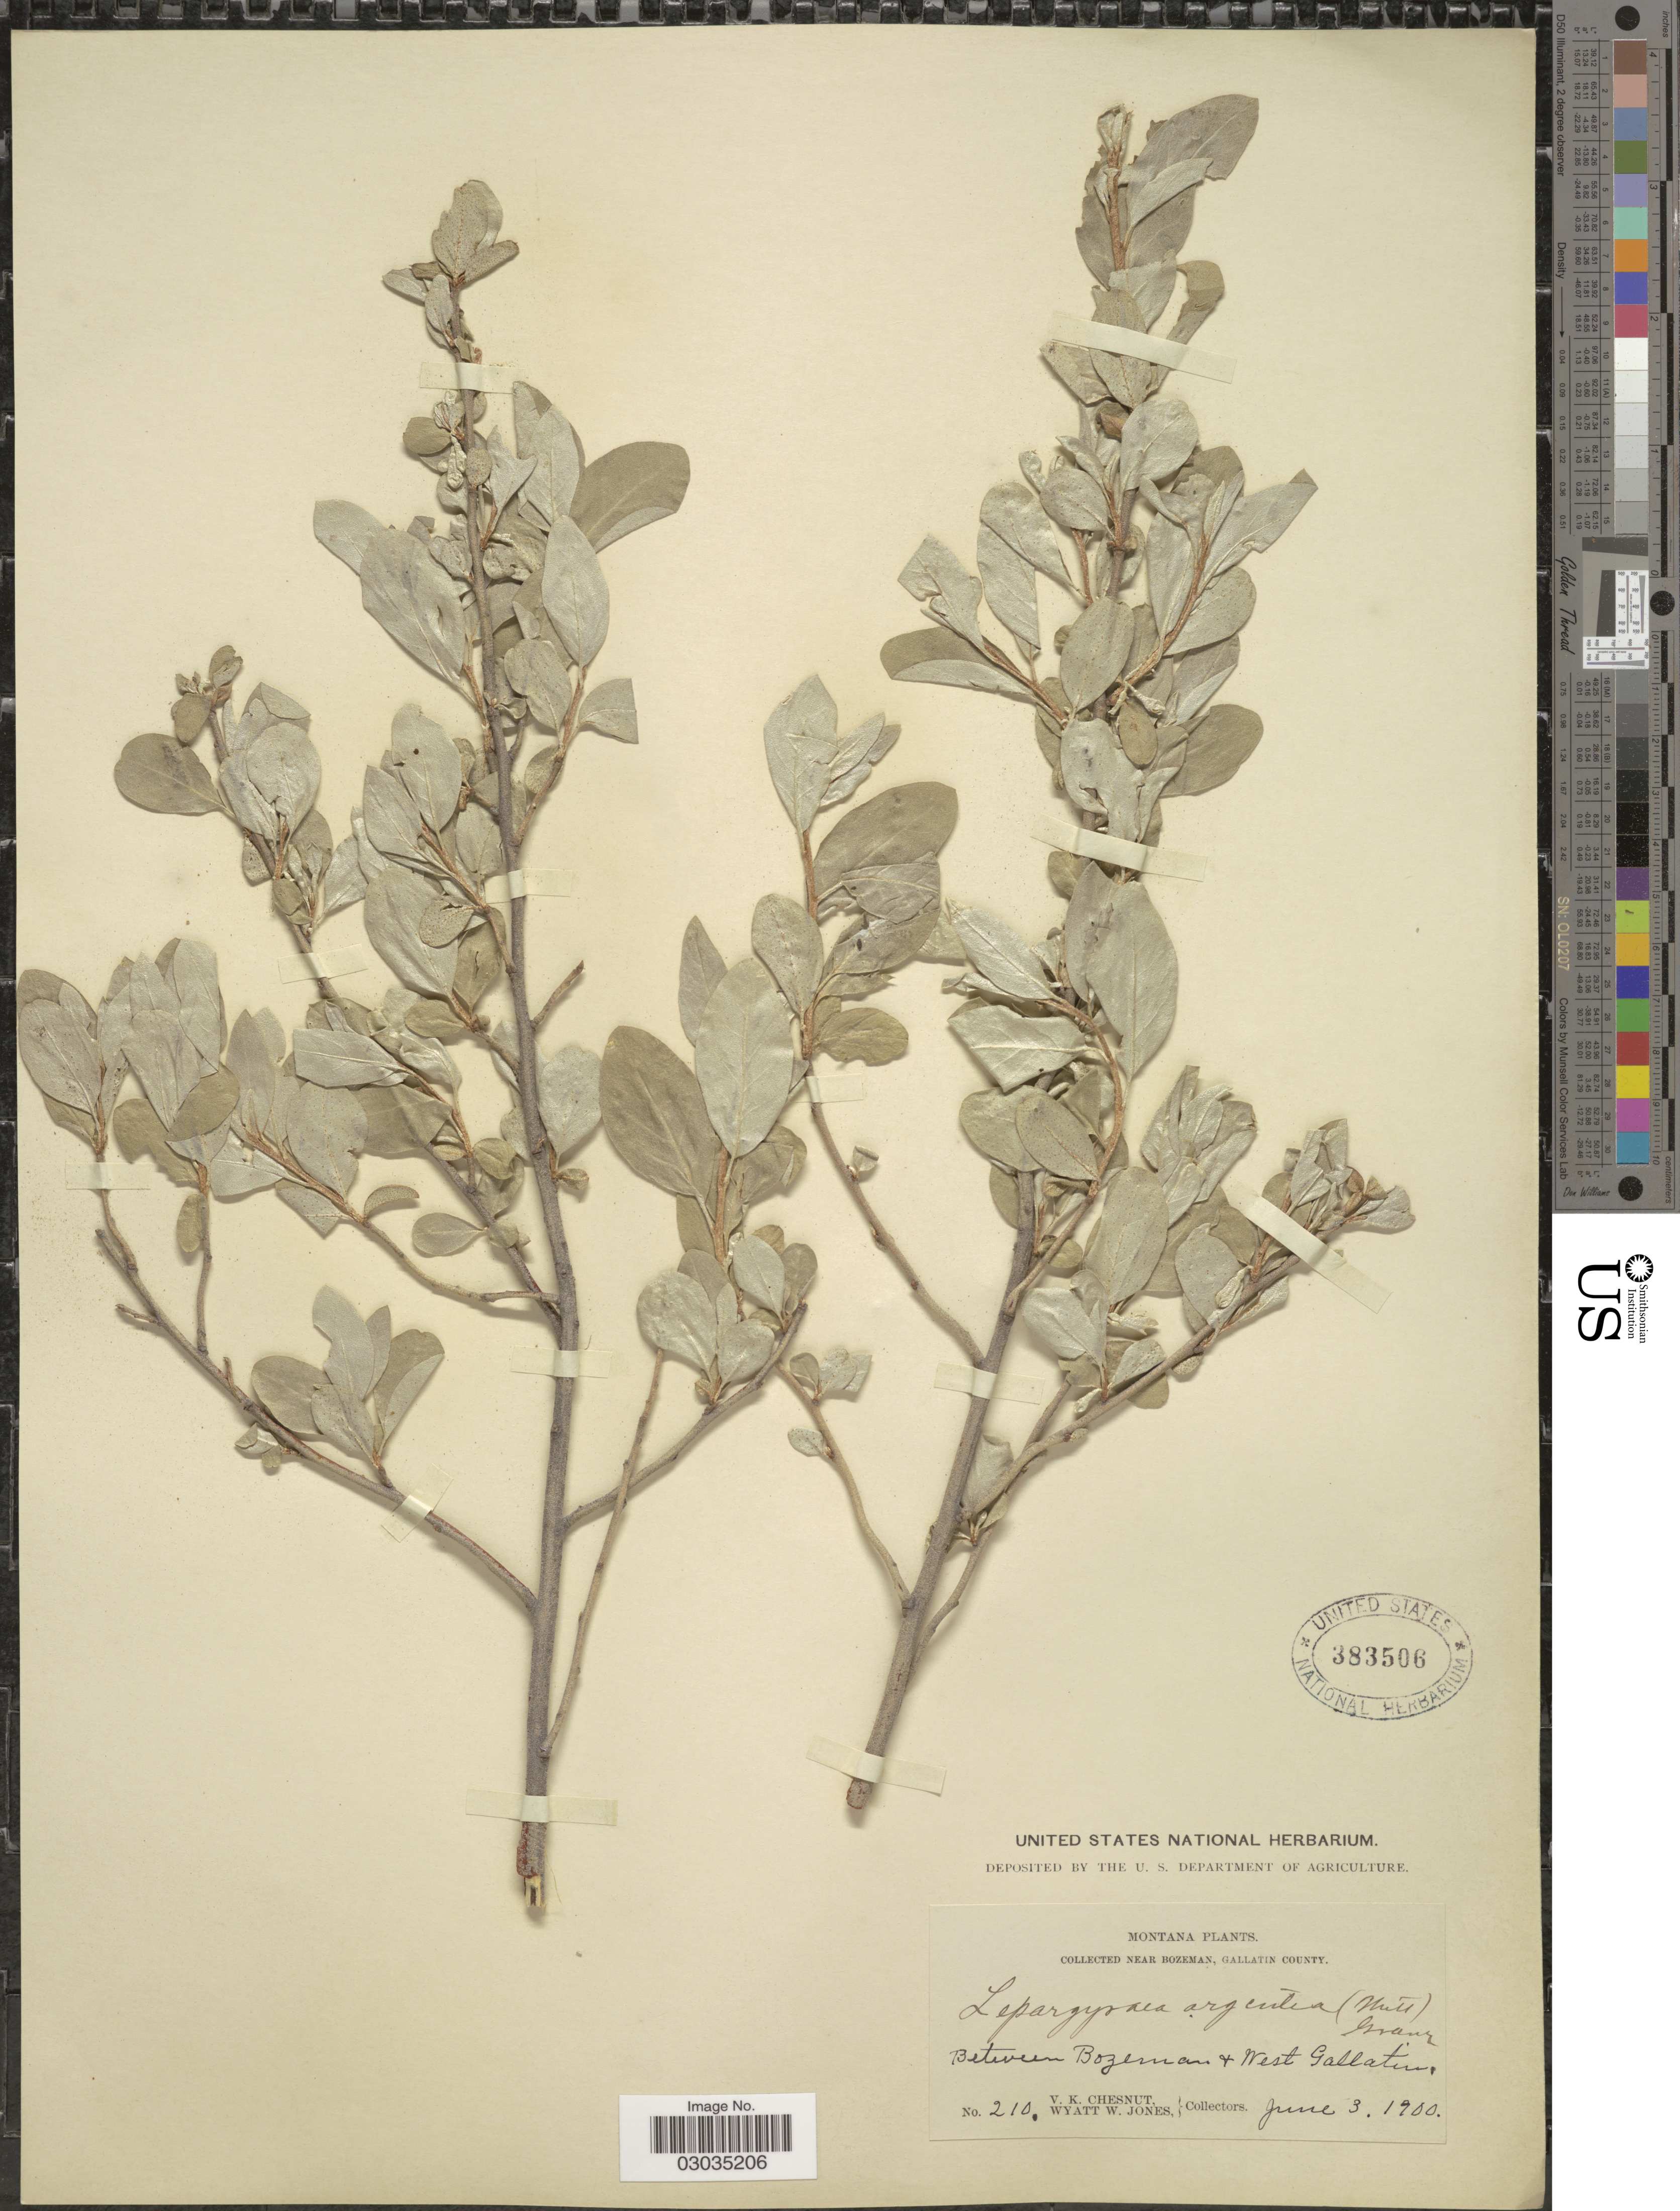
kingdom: Plantae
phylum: Tracheophyta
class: Magnoliopsida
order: Rosales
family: Elaeagnaceae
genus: Elaeagnus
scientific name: Elaeagnus commutata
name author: Bernh. ex Rydb.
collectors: V. Chesnut & W. W. Jones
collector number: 210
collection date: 1900-06-03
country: United States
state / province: Montana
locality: Near Bozeman, Gallatin County, Between Bozeman & West Gallatin.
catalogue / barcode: US 383506